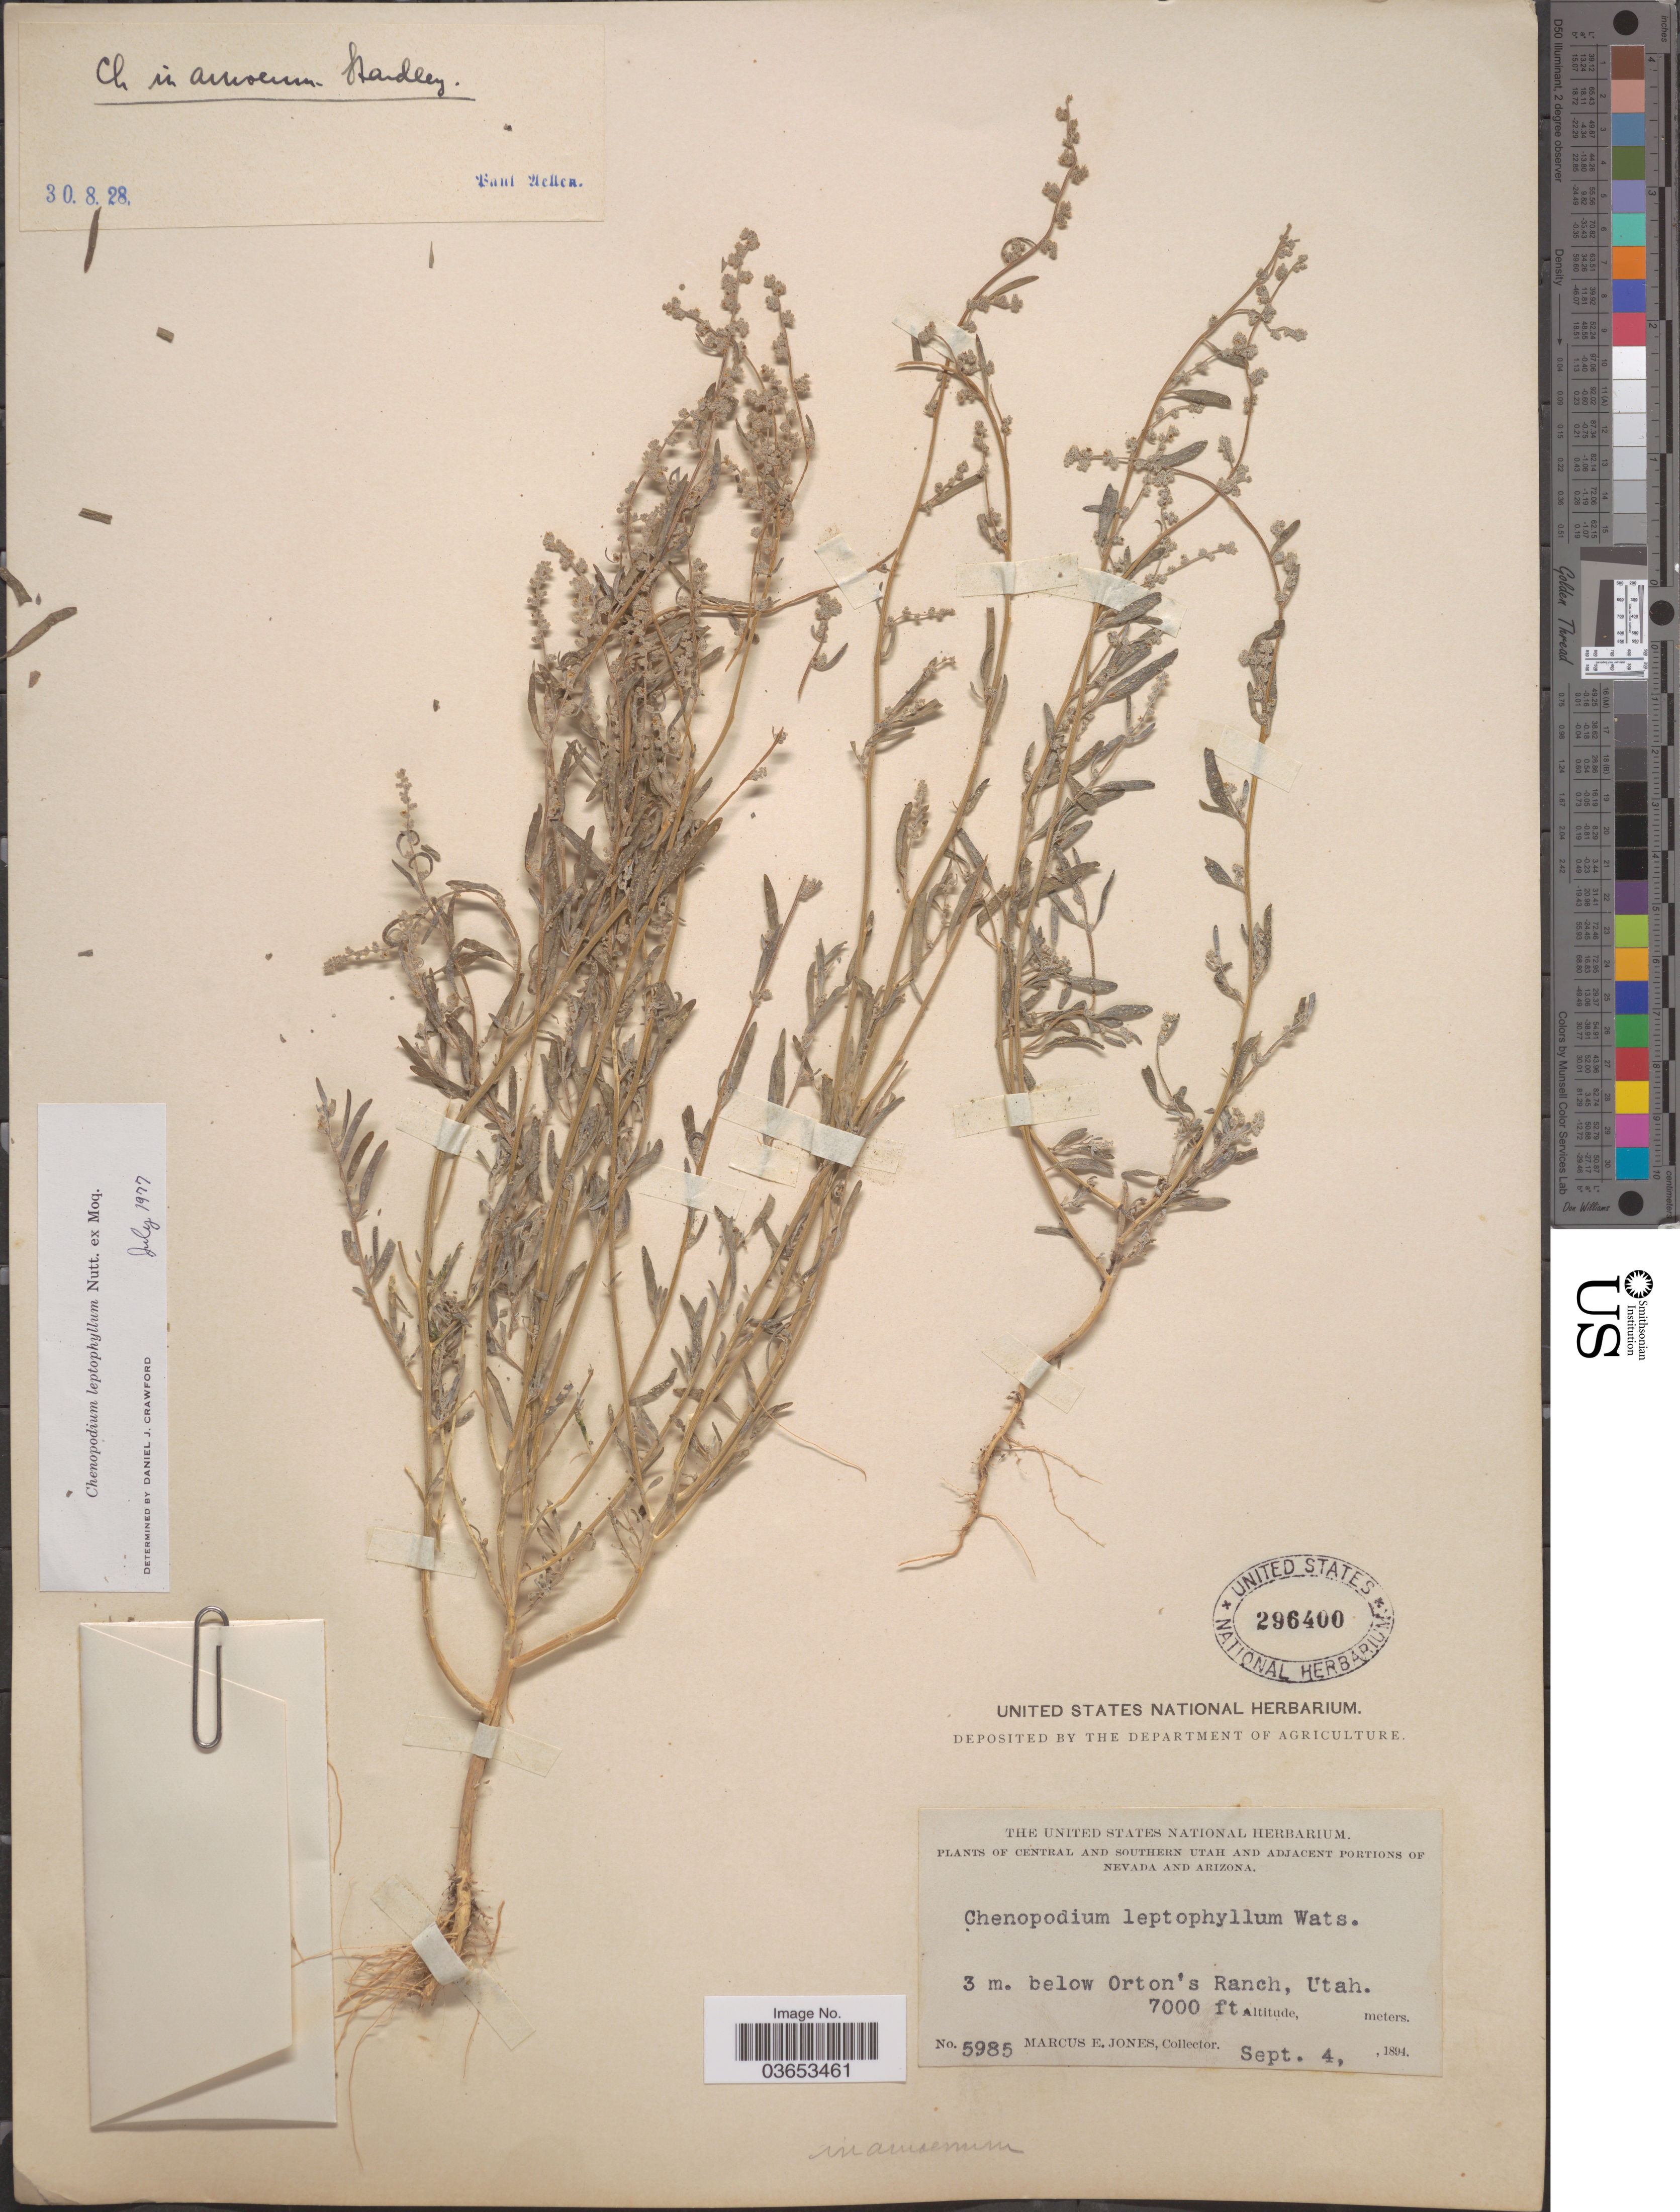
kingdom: Plantae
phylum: Tracheophyta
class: Magnoliopsida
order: Caryophyllales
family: Amaranthaceae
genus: Chenopodium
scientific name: Chenopodium leptophyllum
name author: (Moq.) Nutt. ex S. Watson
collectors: M. E. Jones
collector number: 5985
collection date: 1894-09-04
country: United States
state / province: Utah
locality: Central and Southern Utah. 3 m. below Orton's Ranch.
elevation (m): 2134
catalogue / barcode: US 296400